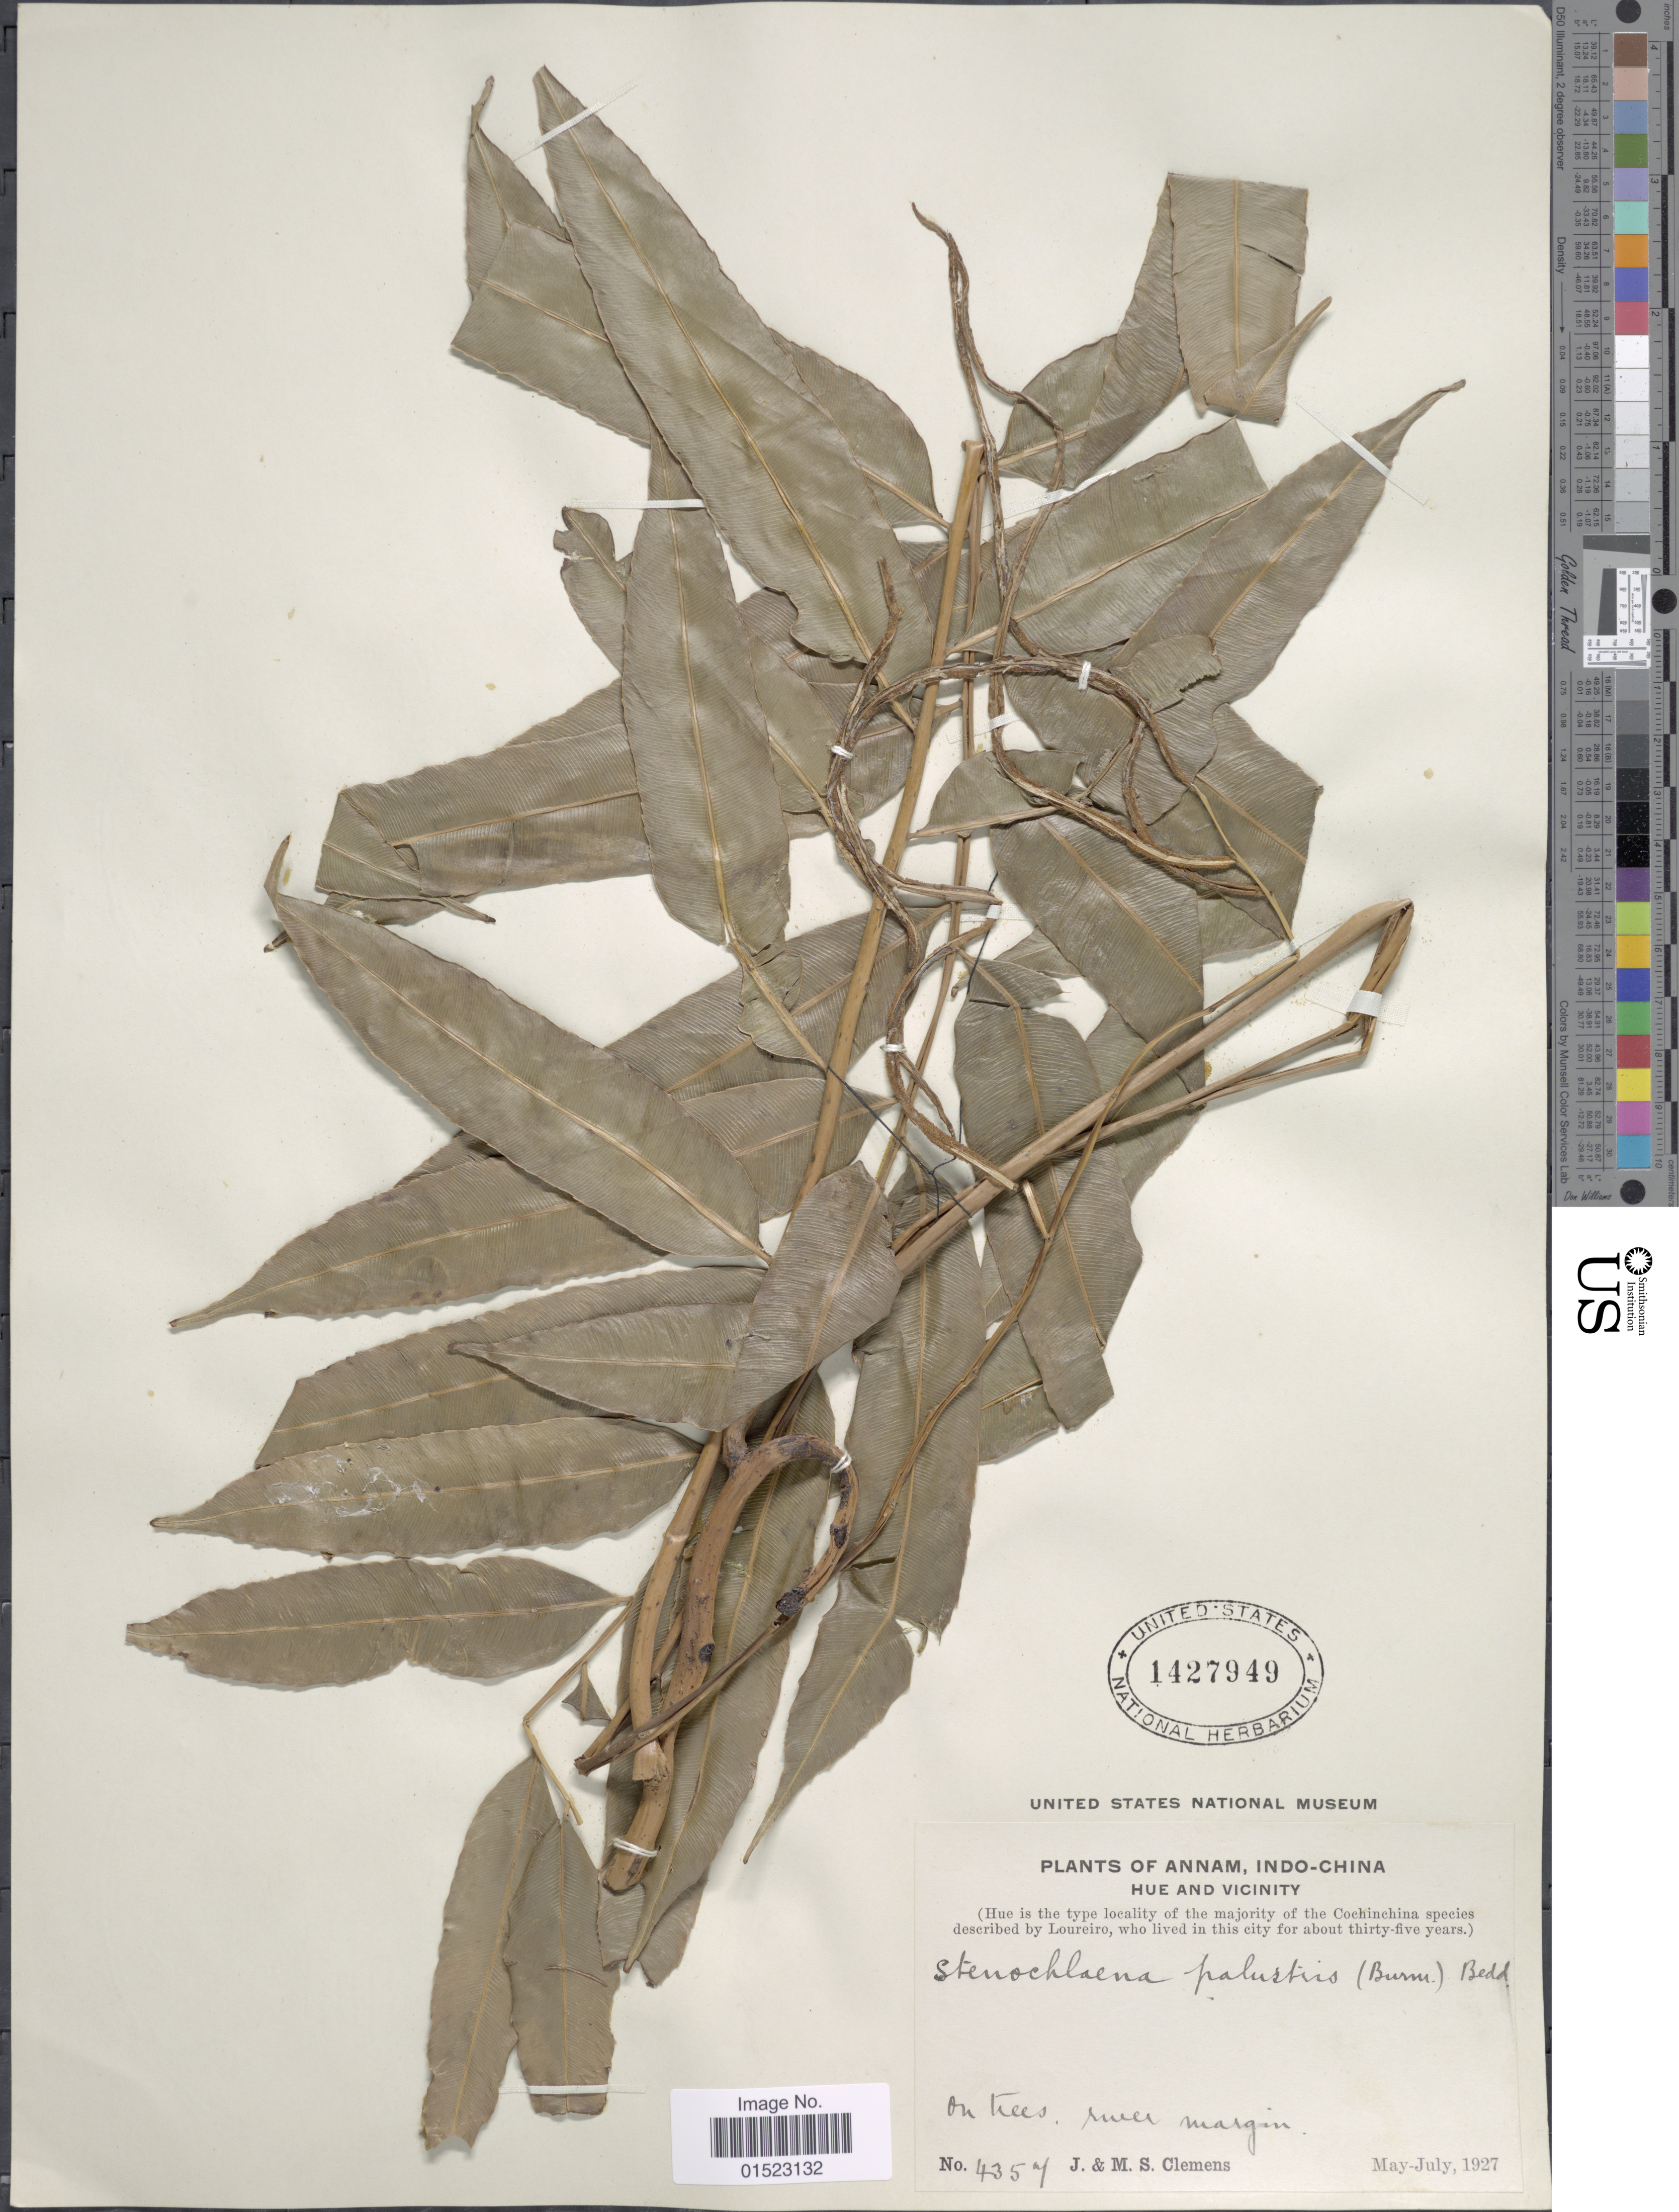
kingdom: Plantae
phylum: Tracheophyta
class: Polypodiopsida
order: Polypodiales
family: Blechnaceae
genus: Stenochlaena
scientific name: Stenochlaena palustris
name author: (Burm. f.) Bedd.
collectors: J. Clemens & M. S. Clemens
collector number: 4354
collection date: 1927-05/1927-07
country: Vietnam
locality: Annam, Indo-China, Hue and Vicinity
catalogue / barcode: US 1427949